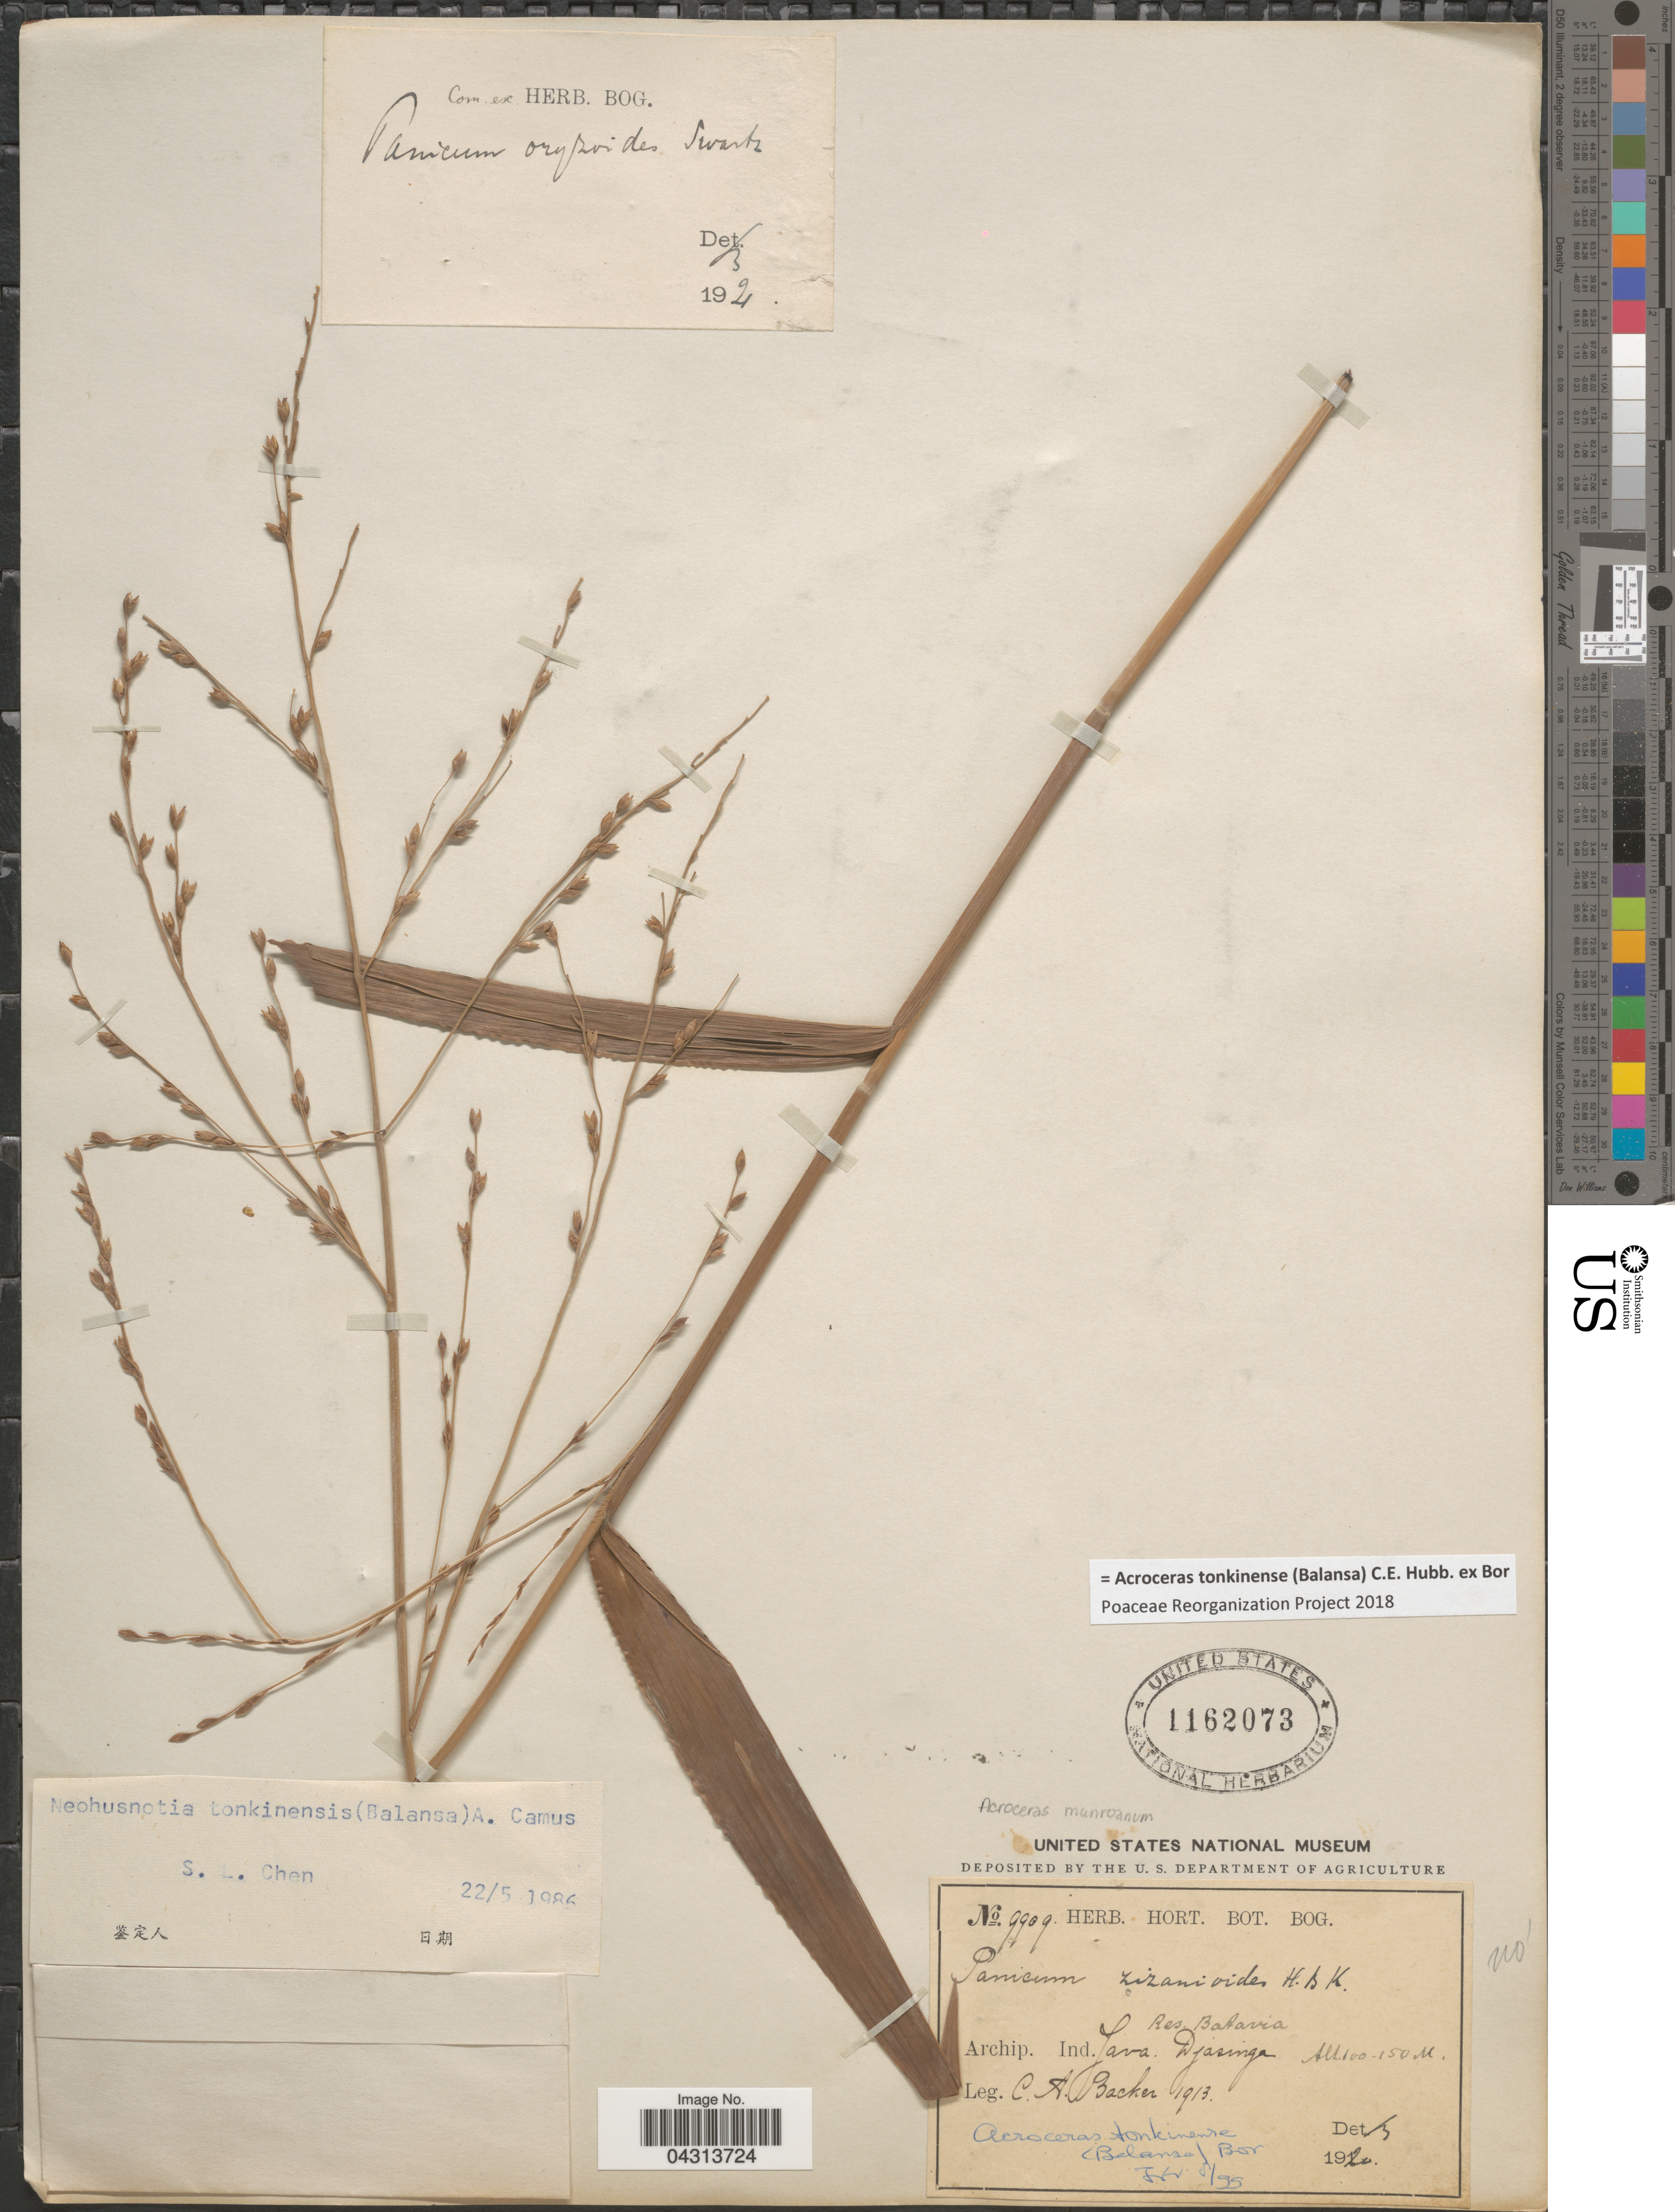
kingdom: Plantae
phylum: Tracheophyta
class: Liliopsida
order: Poales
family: Poaceae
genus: Acroceras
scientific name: Acroceras tonkinense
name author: (Balansa) C.E. Hubb. ex Bor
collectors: C. A. Backer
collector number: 9909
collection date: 1913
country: Indonesia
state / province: Java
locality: Res. Batavia. Archip. Ind. Java. Djasinga.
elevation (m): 100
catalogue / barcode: US 1162073